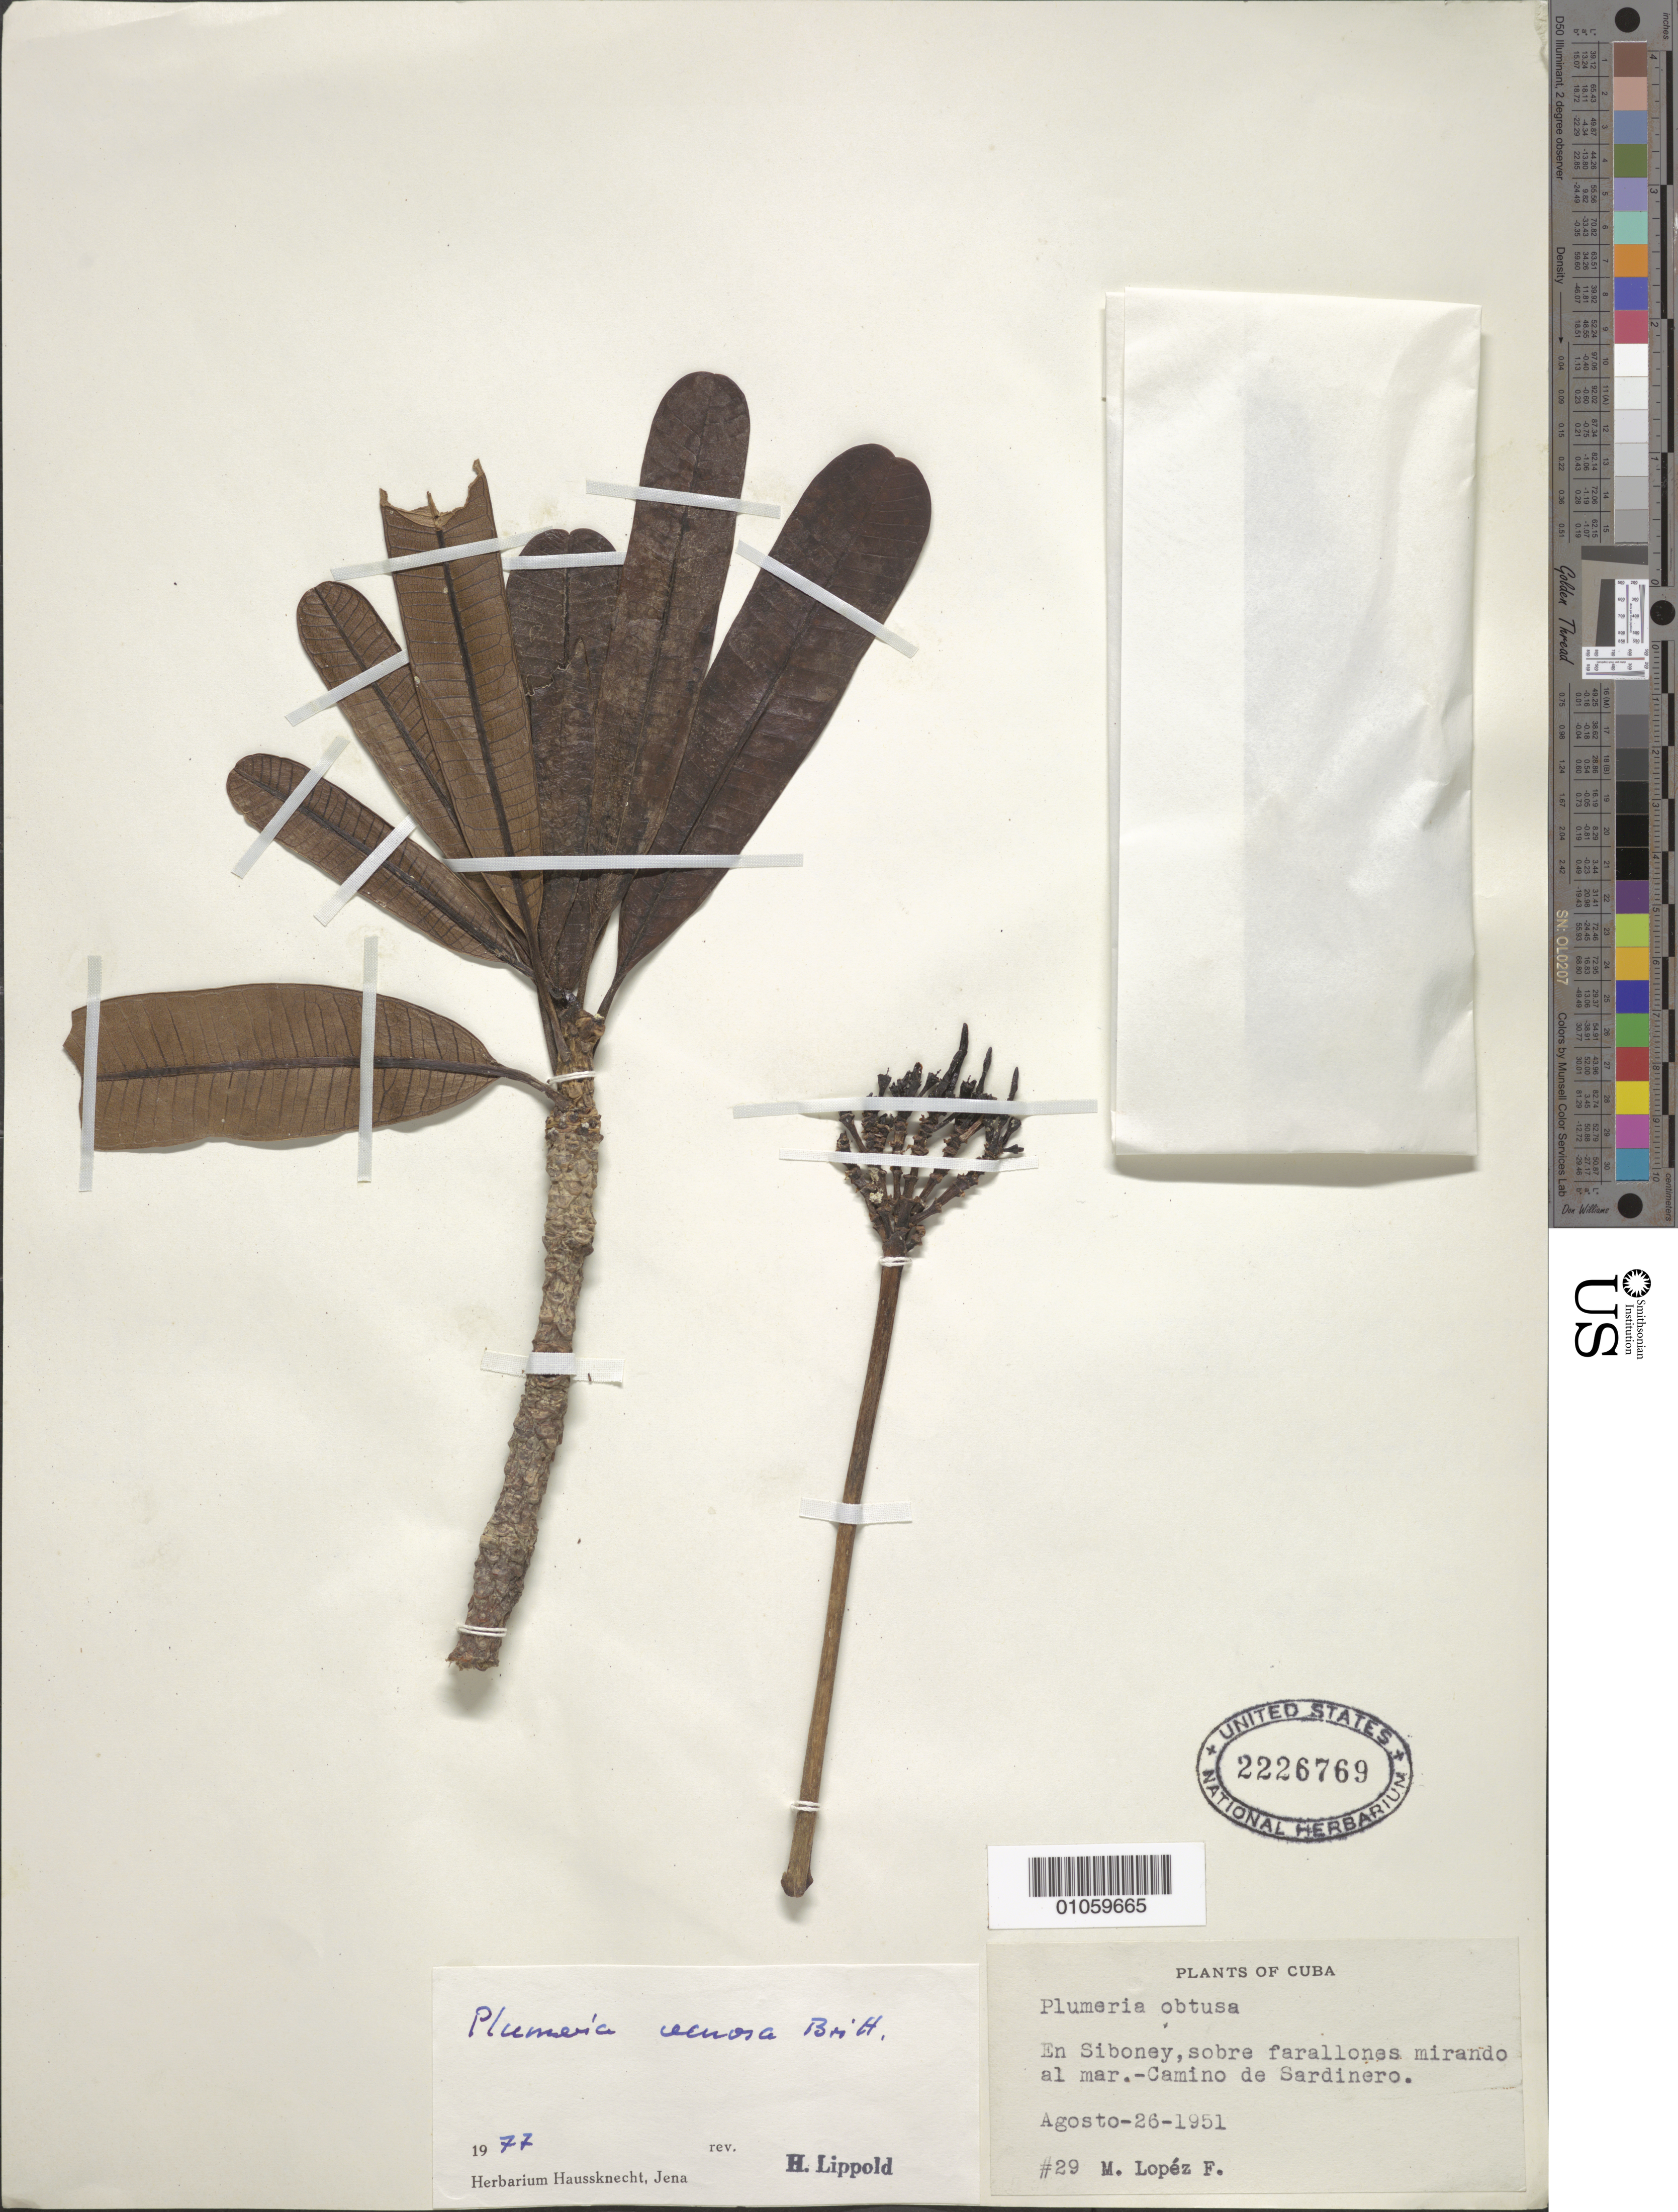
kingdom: Plantae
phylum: Tracheophyta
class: Magnoliopsida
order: Gentianales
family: Apocynaceae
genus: Plumeria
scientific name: Plumeria venosa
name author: Britton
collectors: M. López Figueiras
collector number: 29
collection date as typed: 26 Aug 1951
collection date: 1951-08-26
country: Cuba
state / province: Santiago de Cuba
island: Cuba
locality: In Siboney on cliffs overlooking the Sardinero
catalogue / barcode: US 2226769